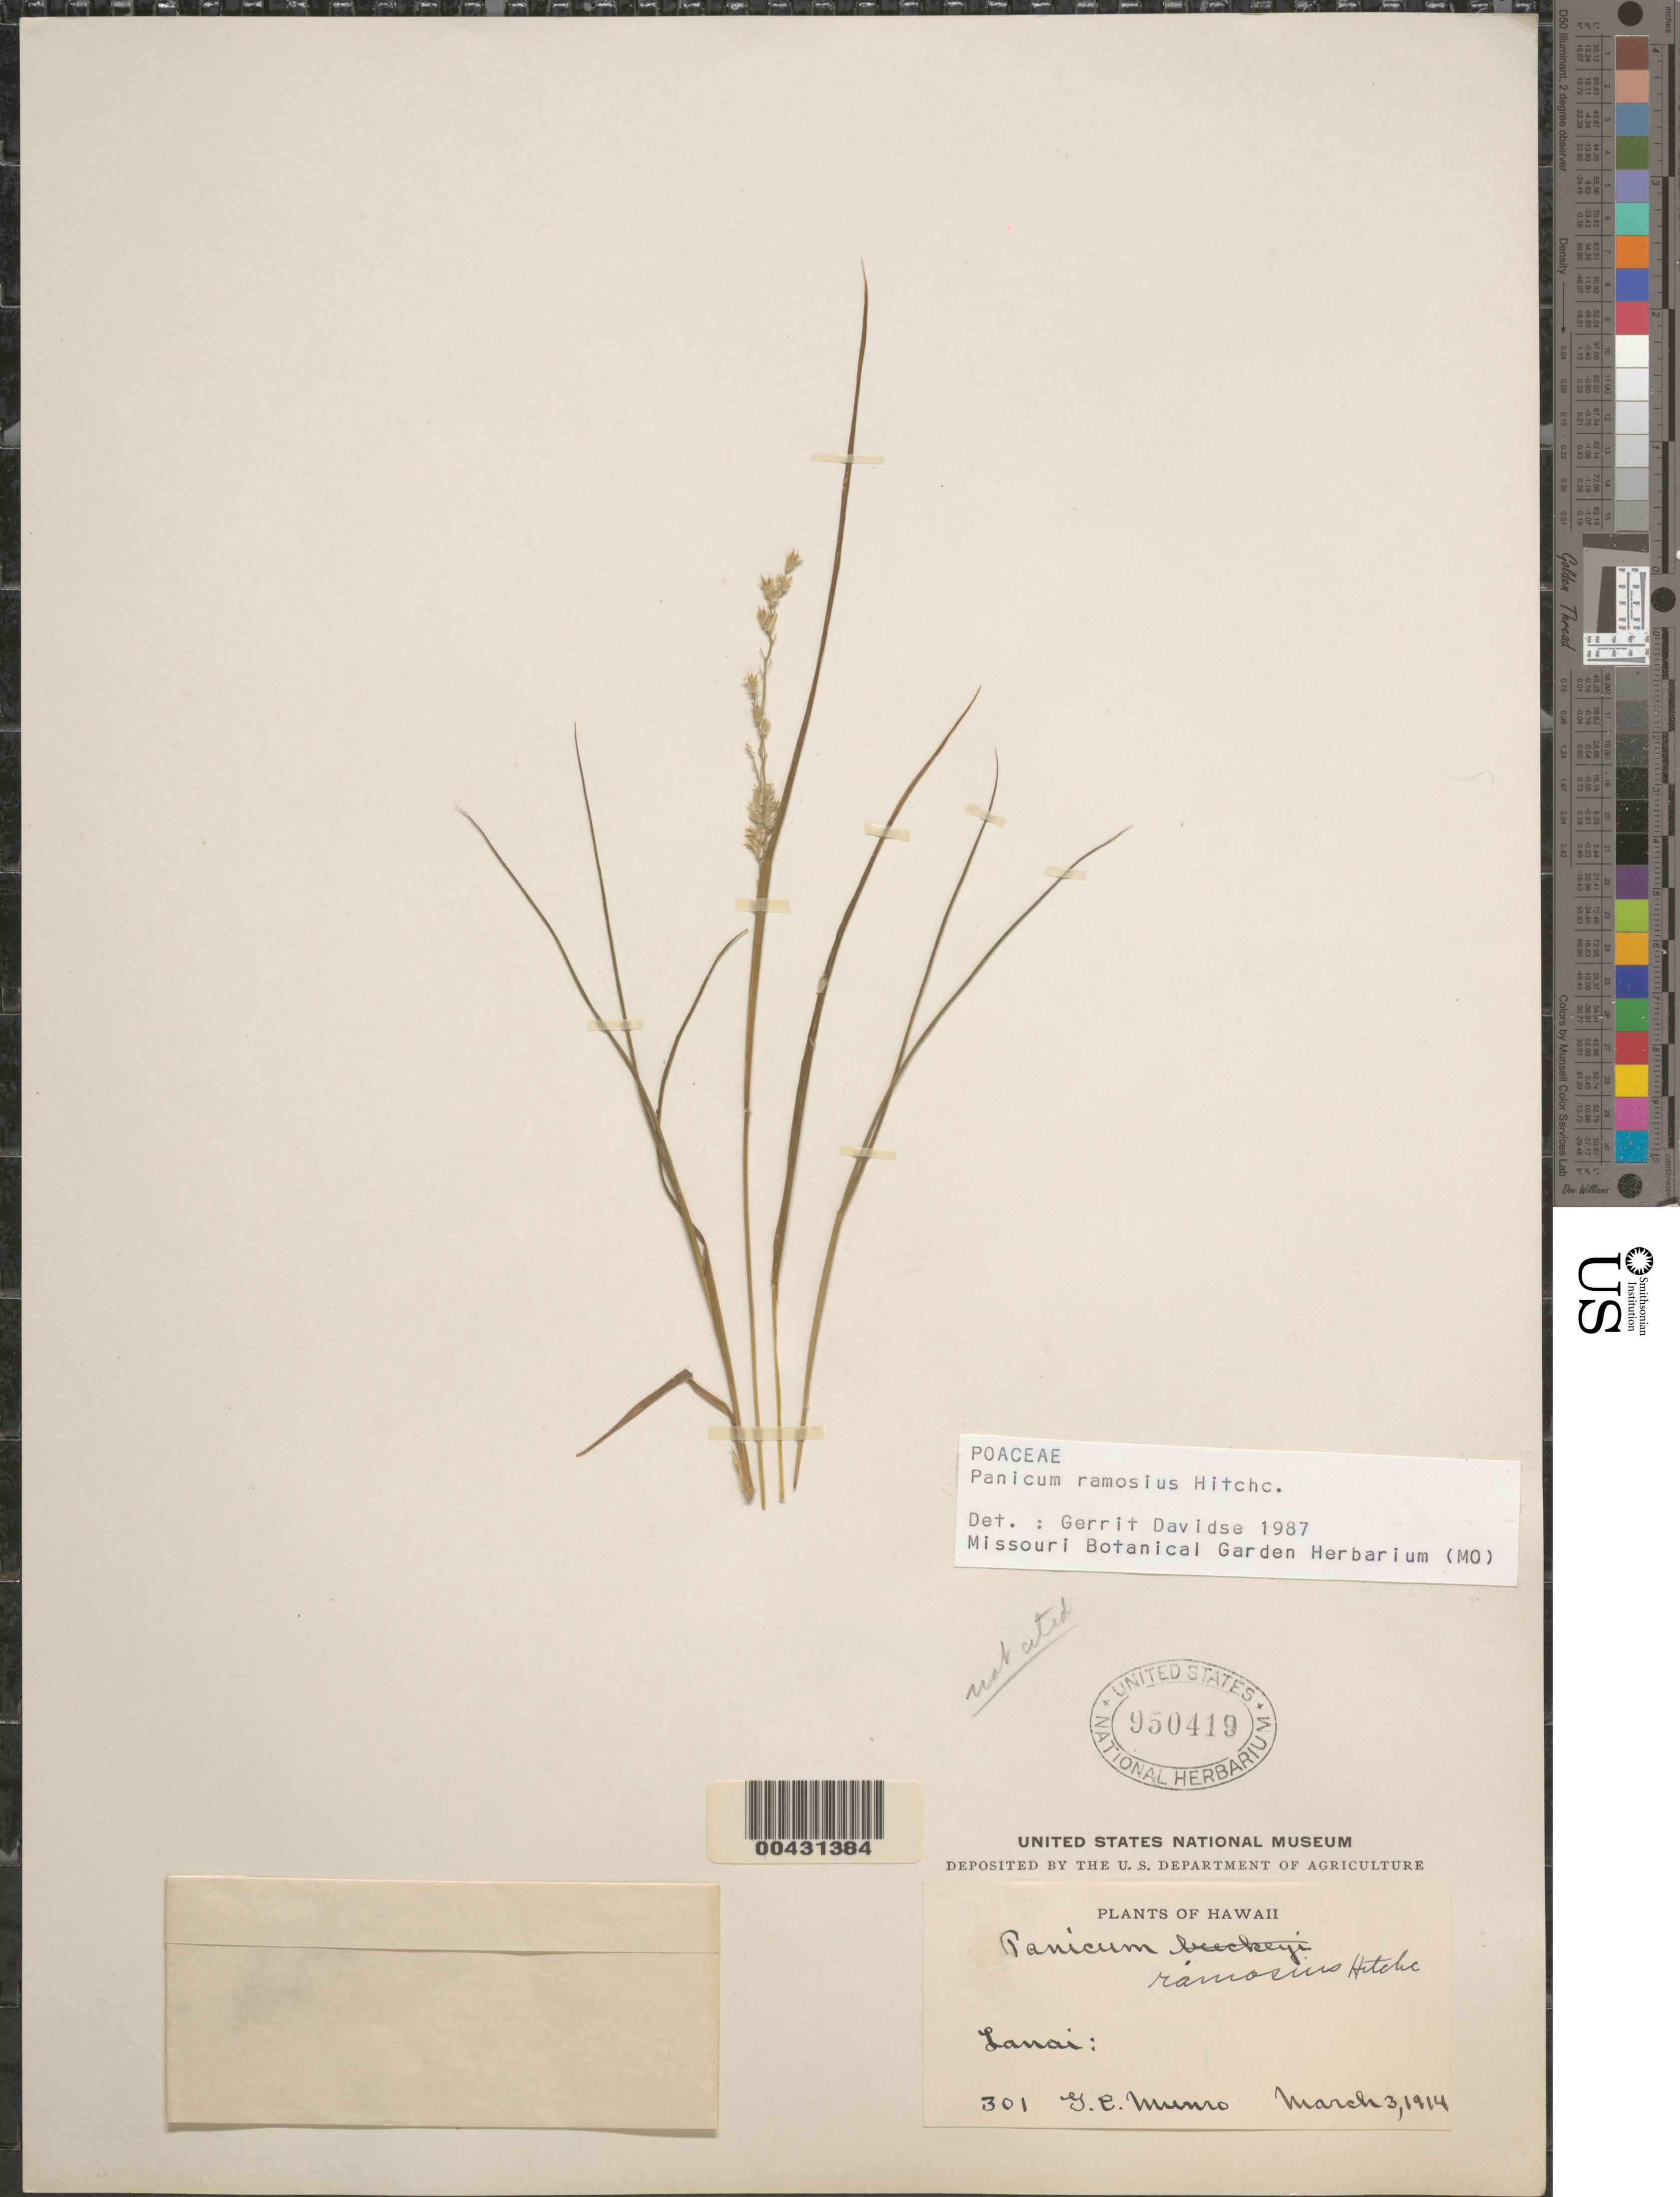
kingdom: Plantae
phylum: Tracheophyta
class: Liliopsida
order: Poales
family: Poaceae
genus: Panicum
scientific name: Panicum ramosius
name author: Hitchc.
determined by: Davidse, Gerrit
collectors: G. C. Munro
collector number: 301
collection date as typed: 3 Mar 1914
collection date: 1914-03-03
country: United States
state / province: Hawaii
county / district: Maui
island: Lana'i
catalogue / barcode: US 950419